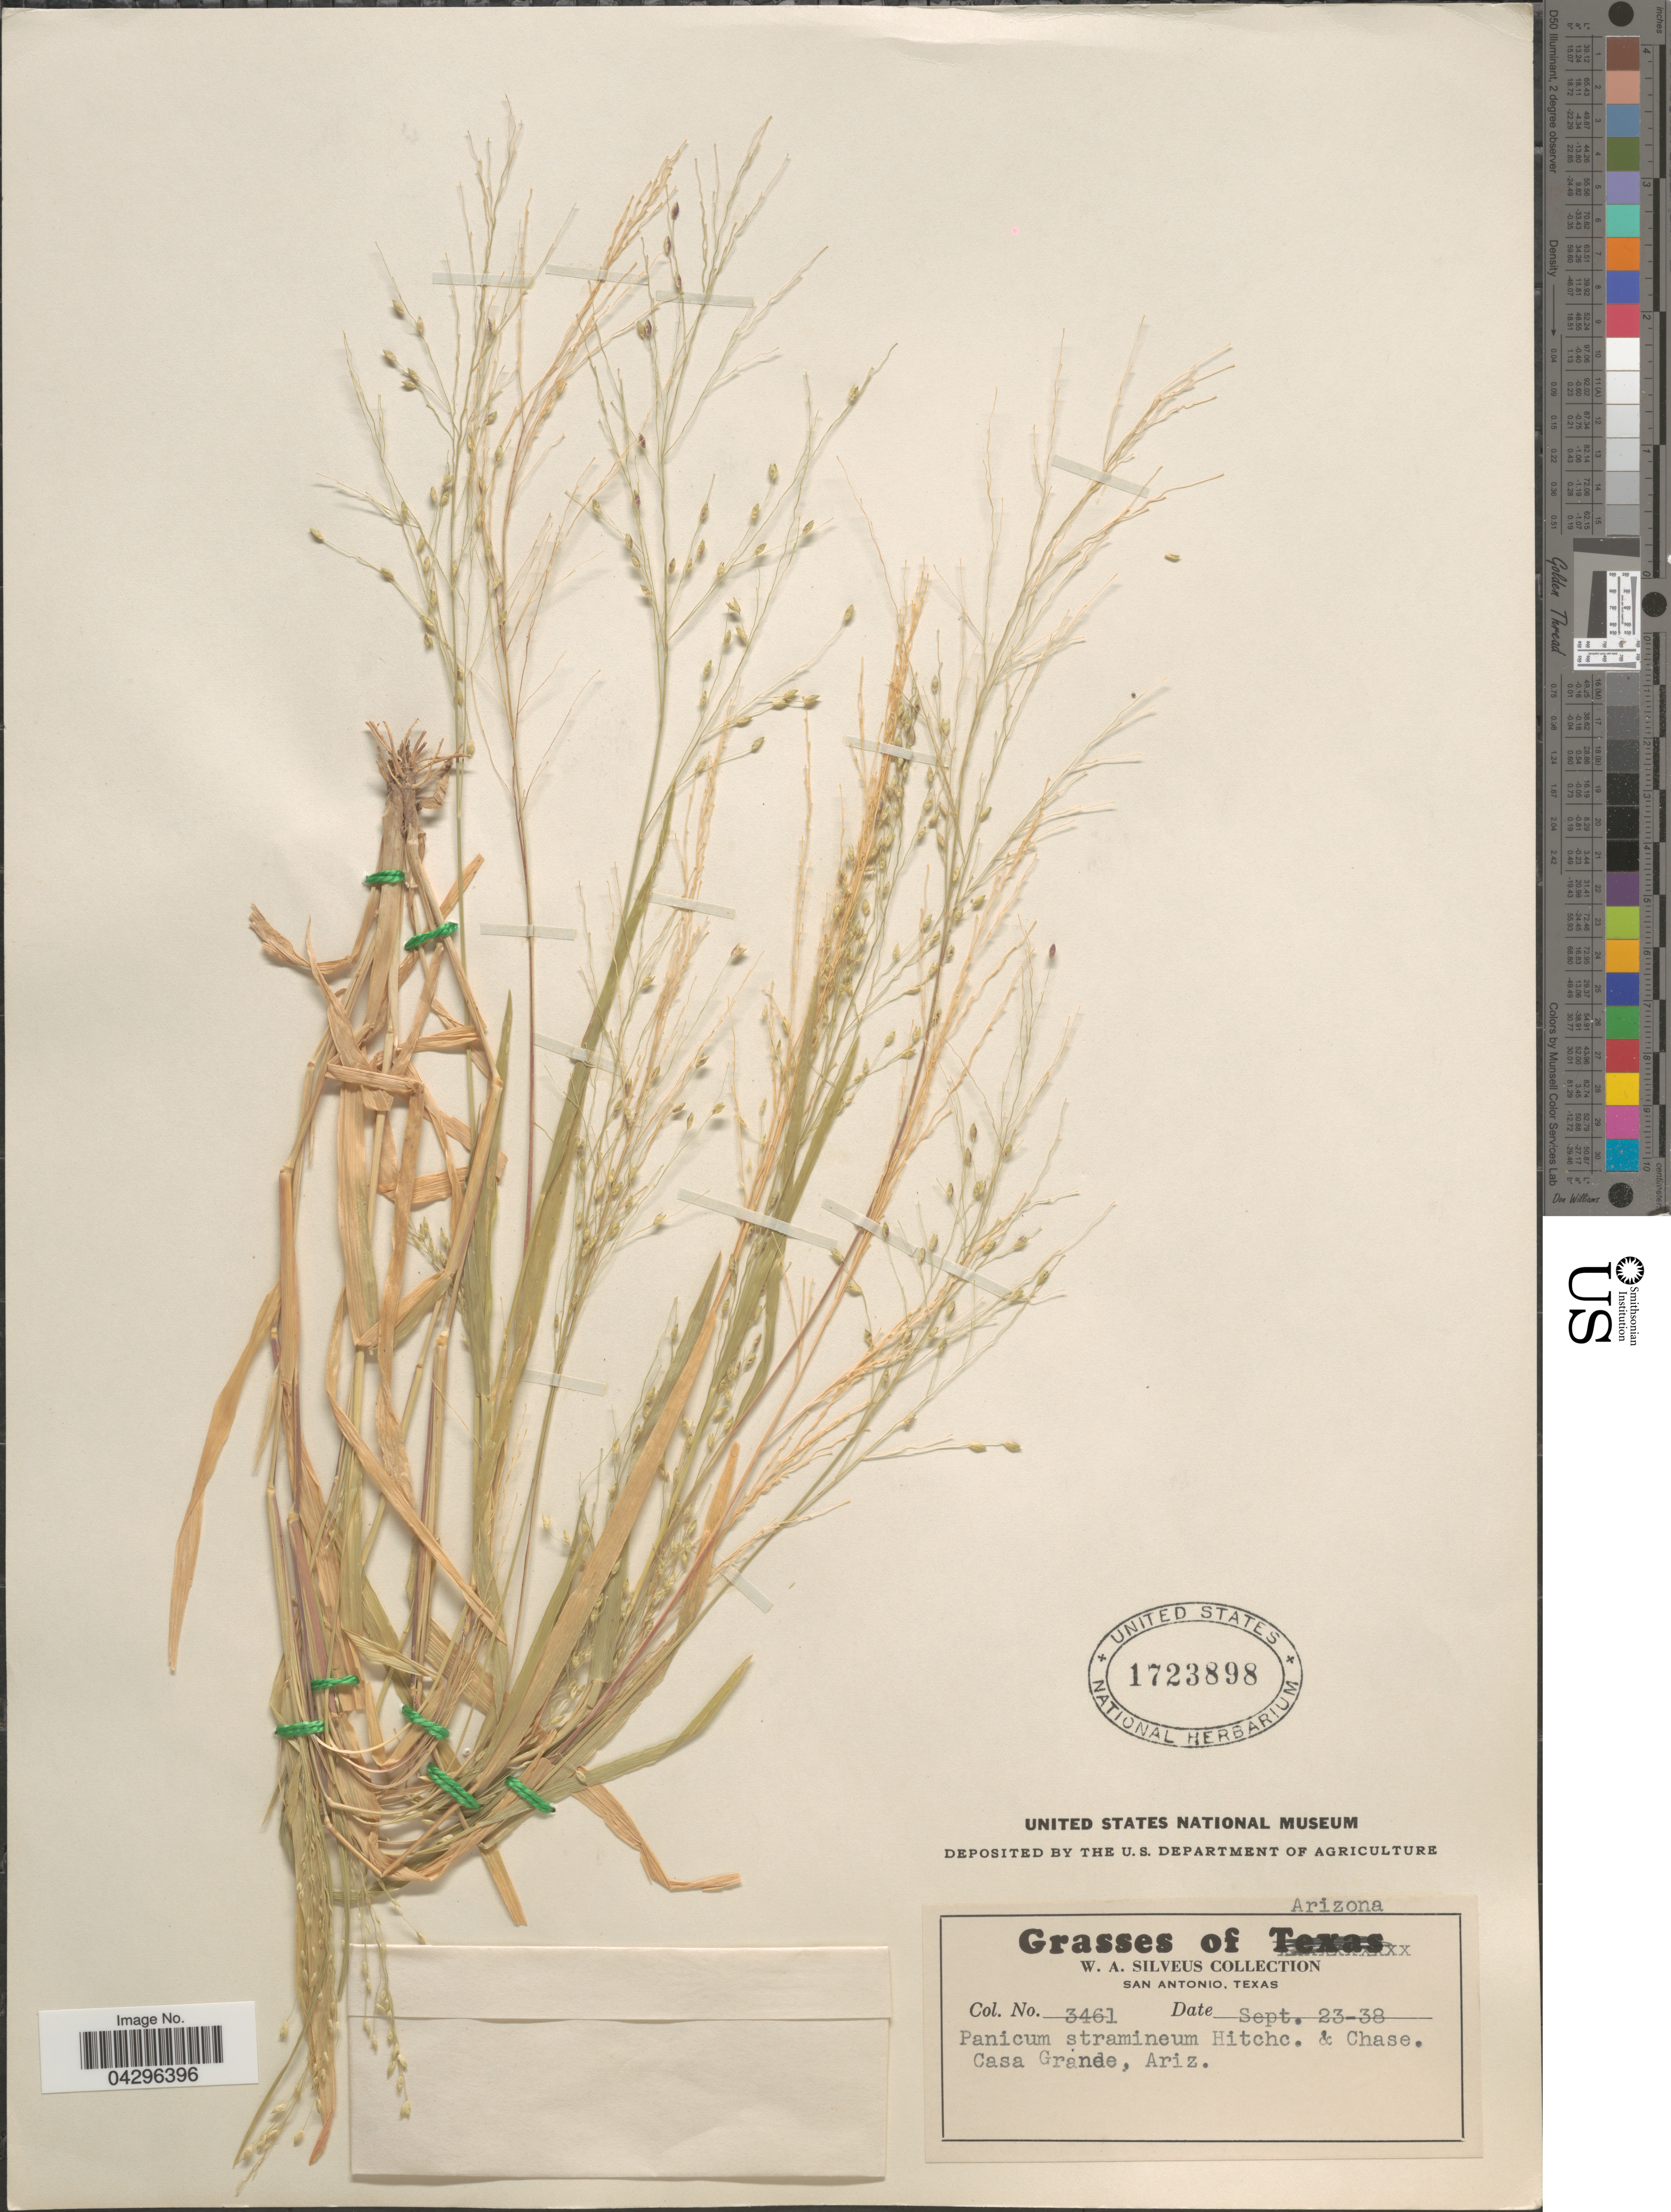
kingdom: Plantae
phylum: Tracheophyta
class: Liliopsida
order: Poales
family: Poaceae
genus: Panicum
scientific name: Panicum stramineum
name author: Hitchc. & Chase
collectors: W. Silveus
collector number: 3461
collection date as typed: Transcribed d/m/y: 23/9/38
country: United States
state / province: Arizona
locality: Casa Grande.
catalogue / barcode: US 1723898